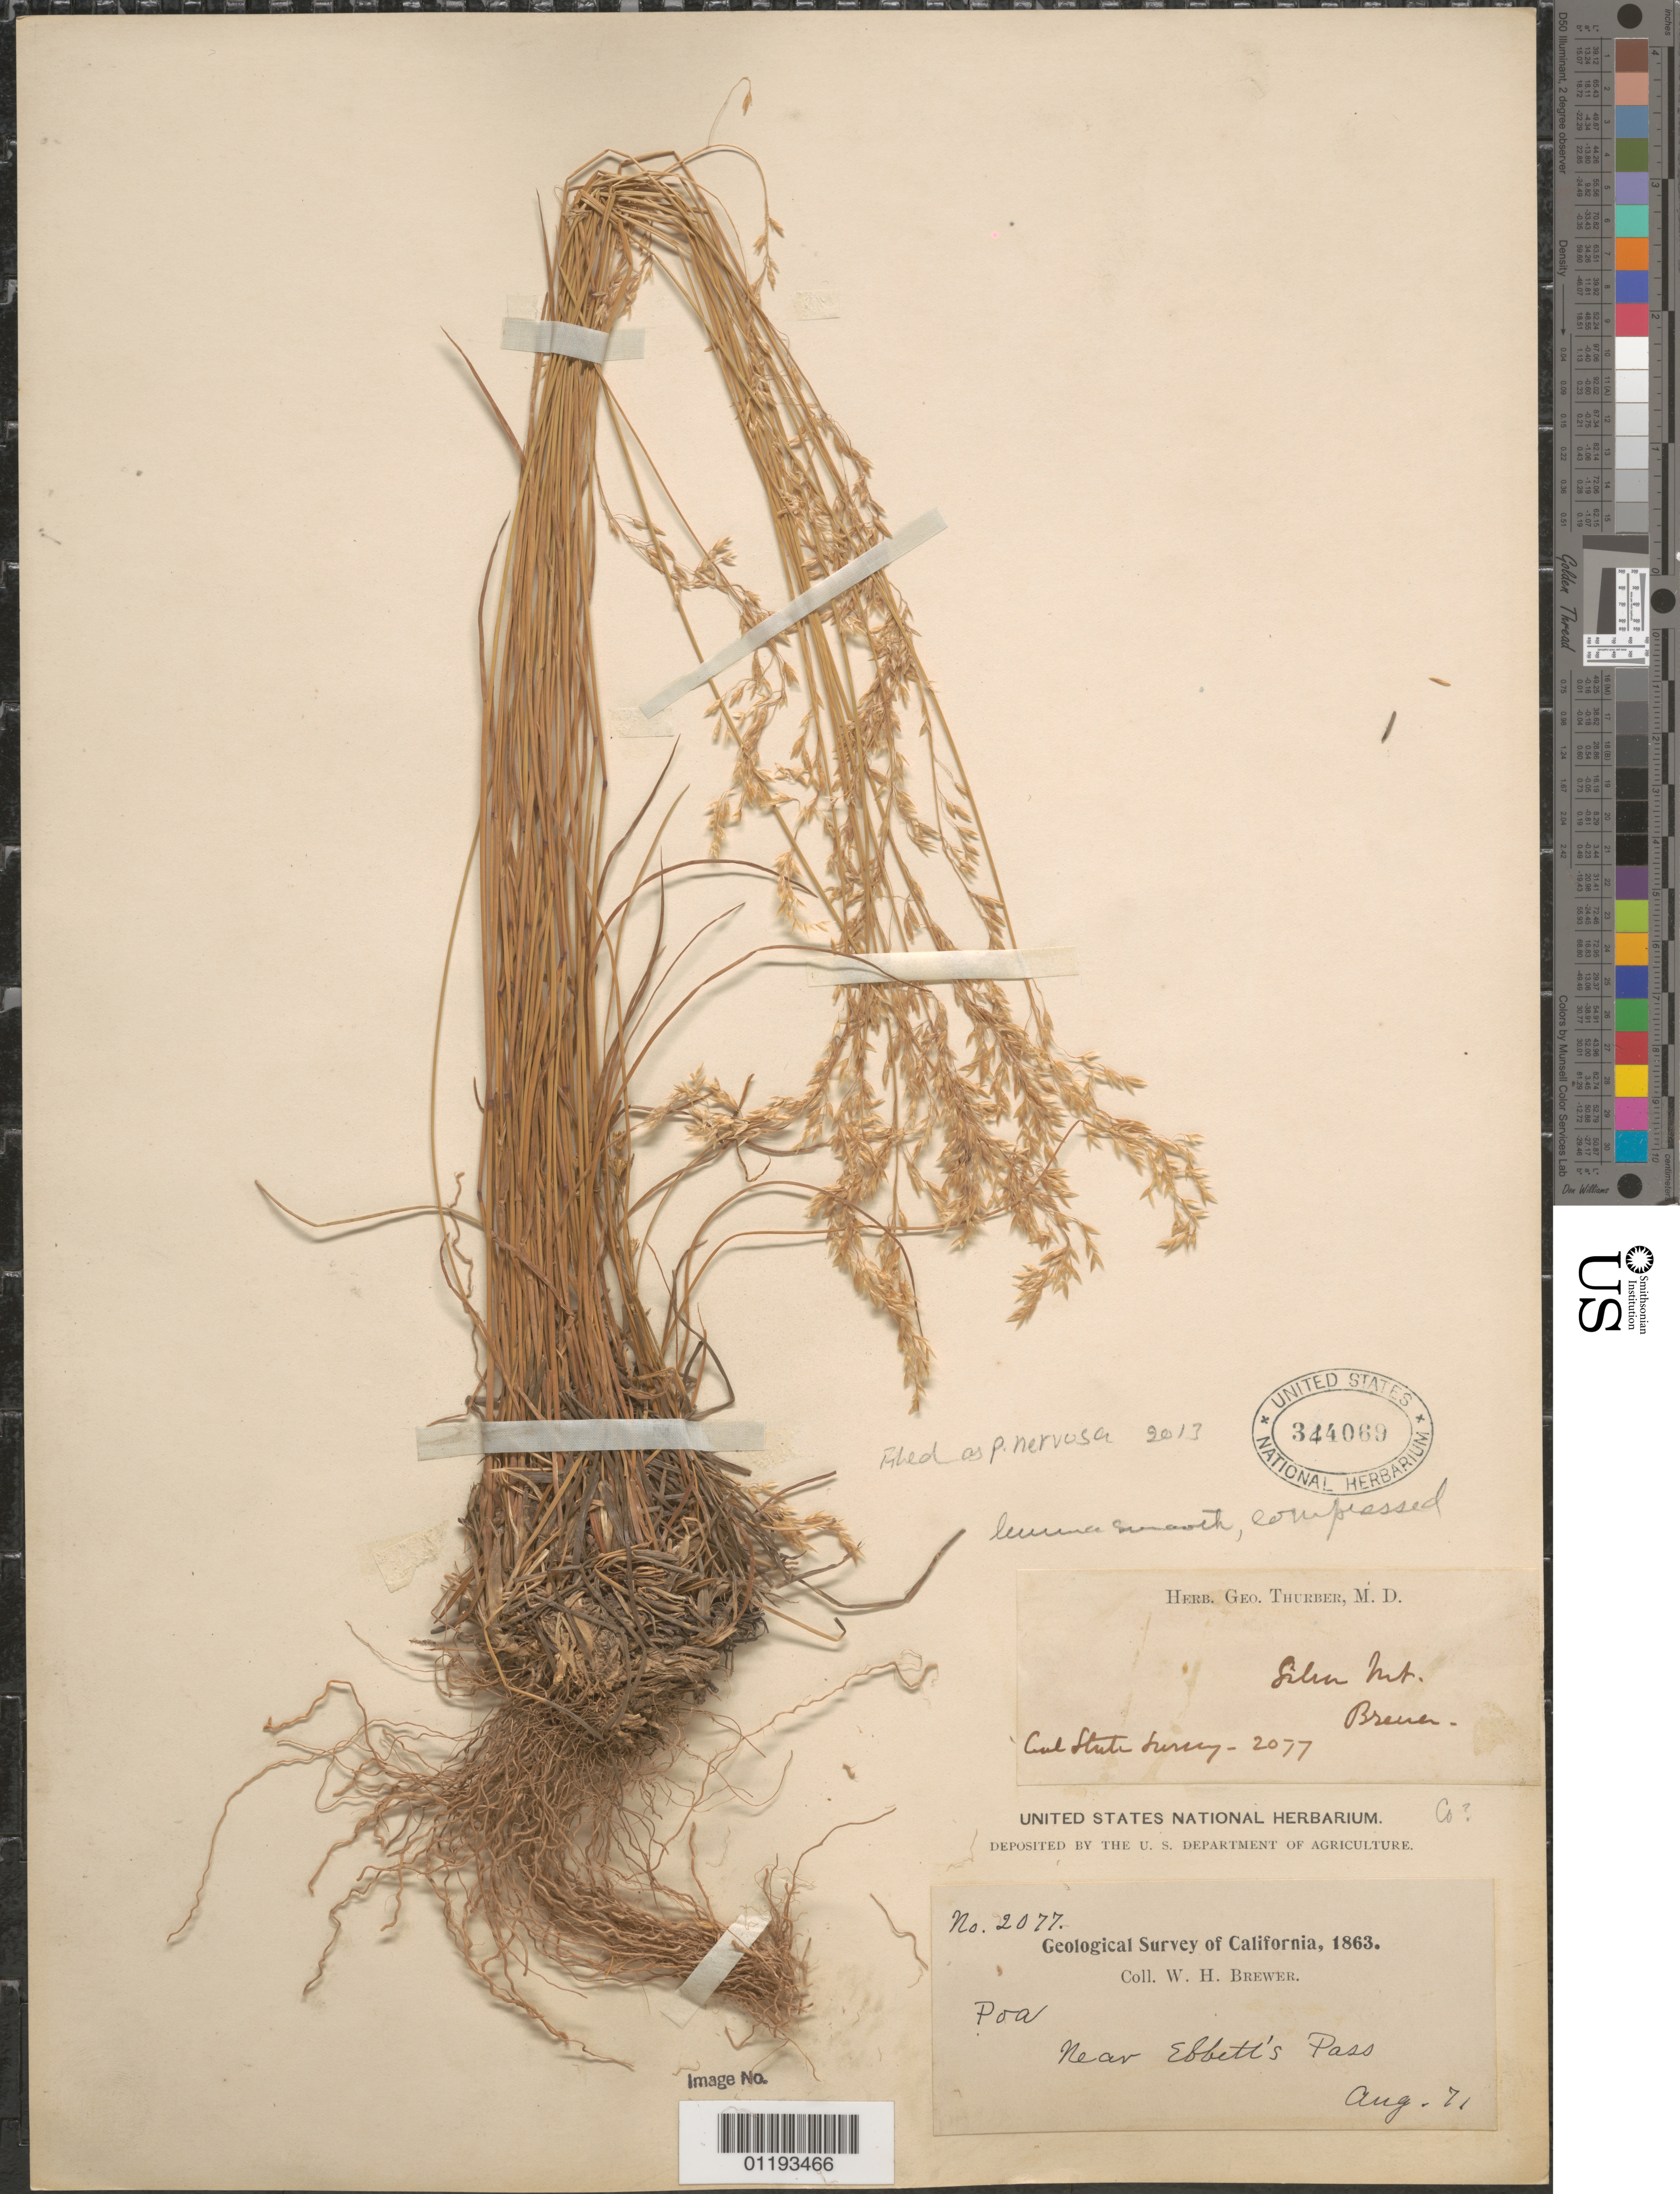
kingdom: Plantae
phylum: Tracheophyta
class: Liliopsida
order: Poales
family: Poaceae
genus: Poa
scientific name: Poa nervosa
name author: (Hook.) Vasey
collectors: W. H. Brewer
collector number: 2077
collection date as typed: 07 Aug 1863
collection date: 1863-08-07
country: United States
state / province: California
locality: Near Ebbett's Pass.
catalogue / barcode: US 344069